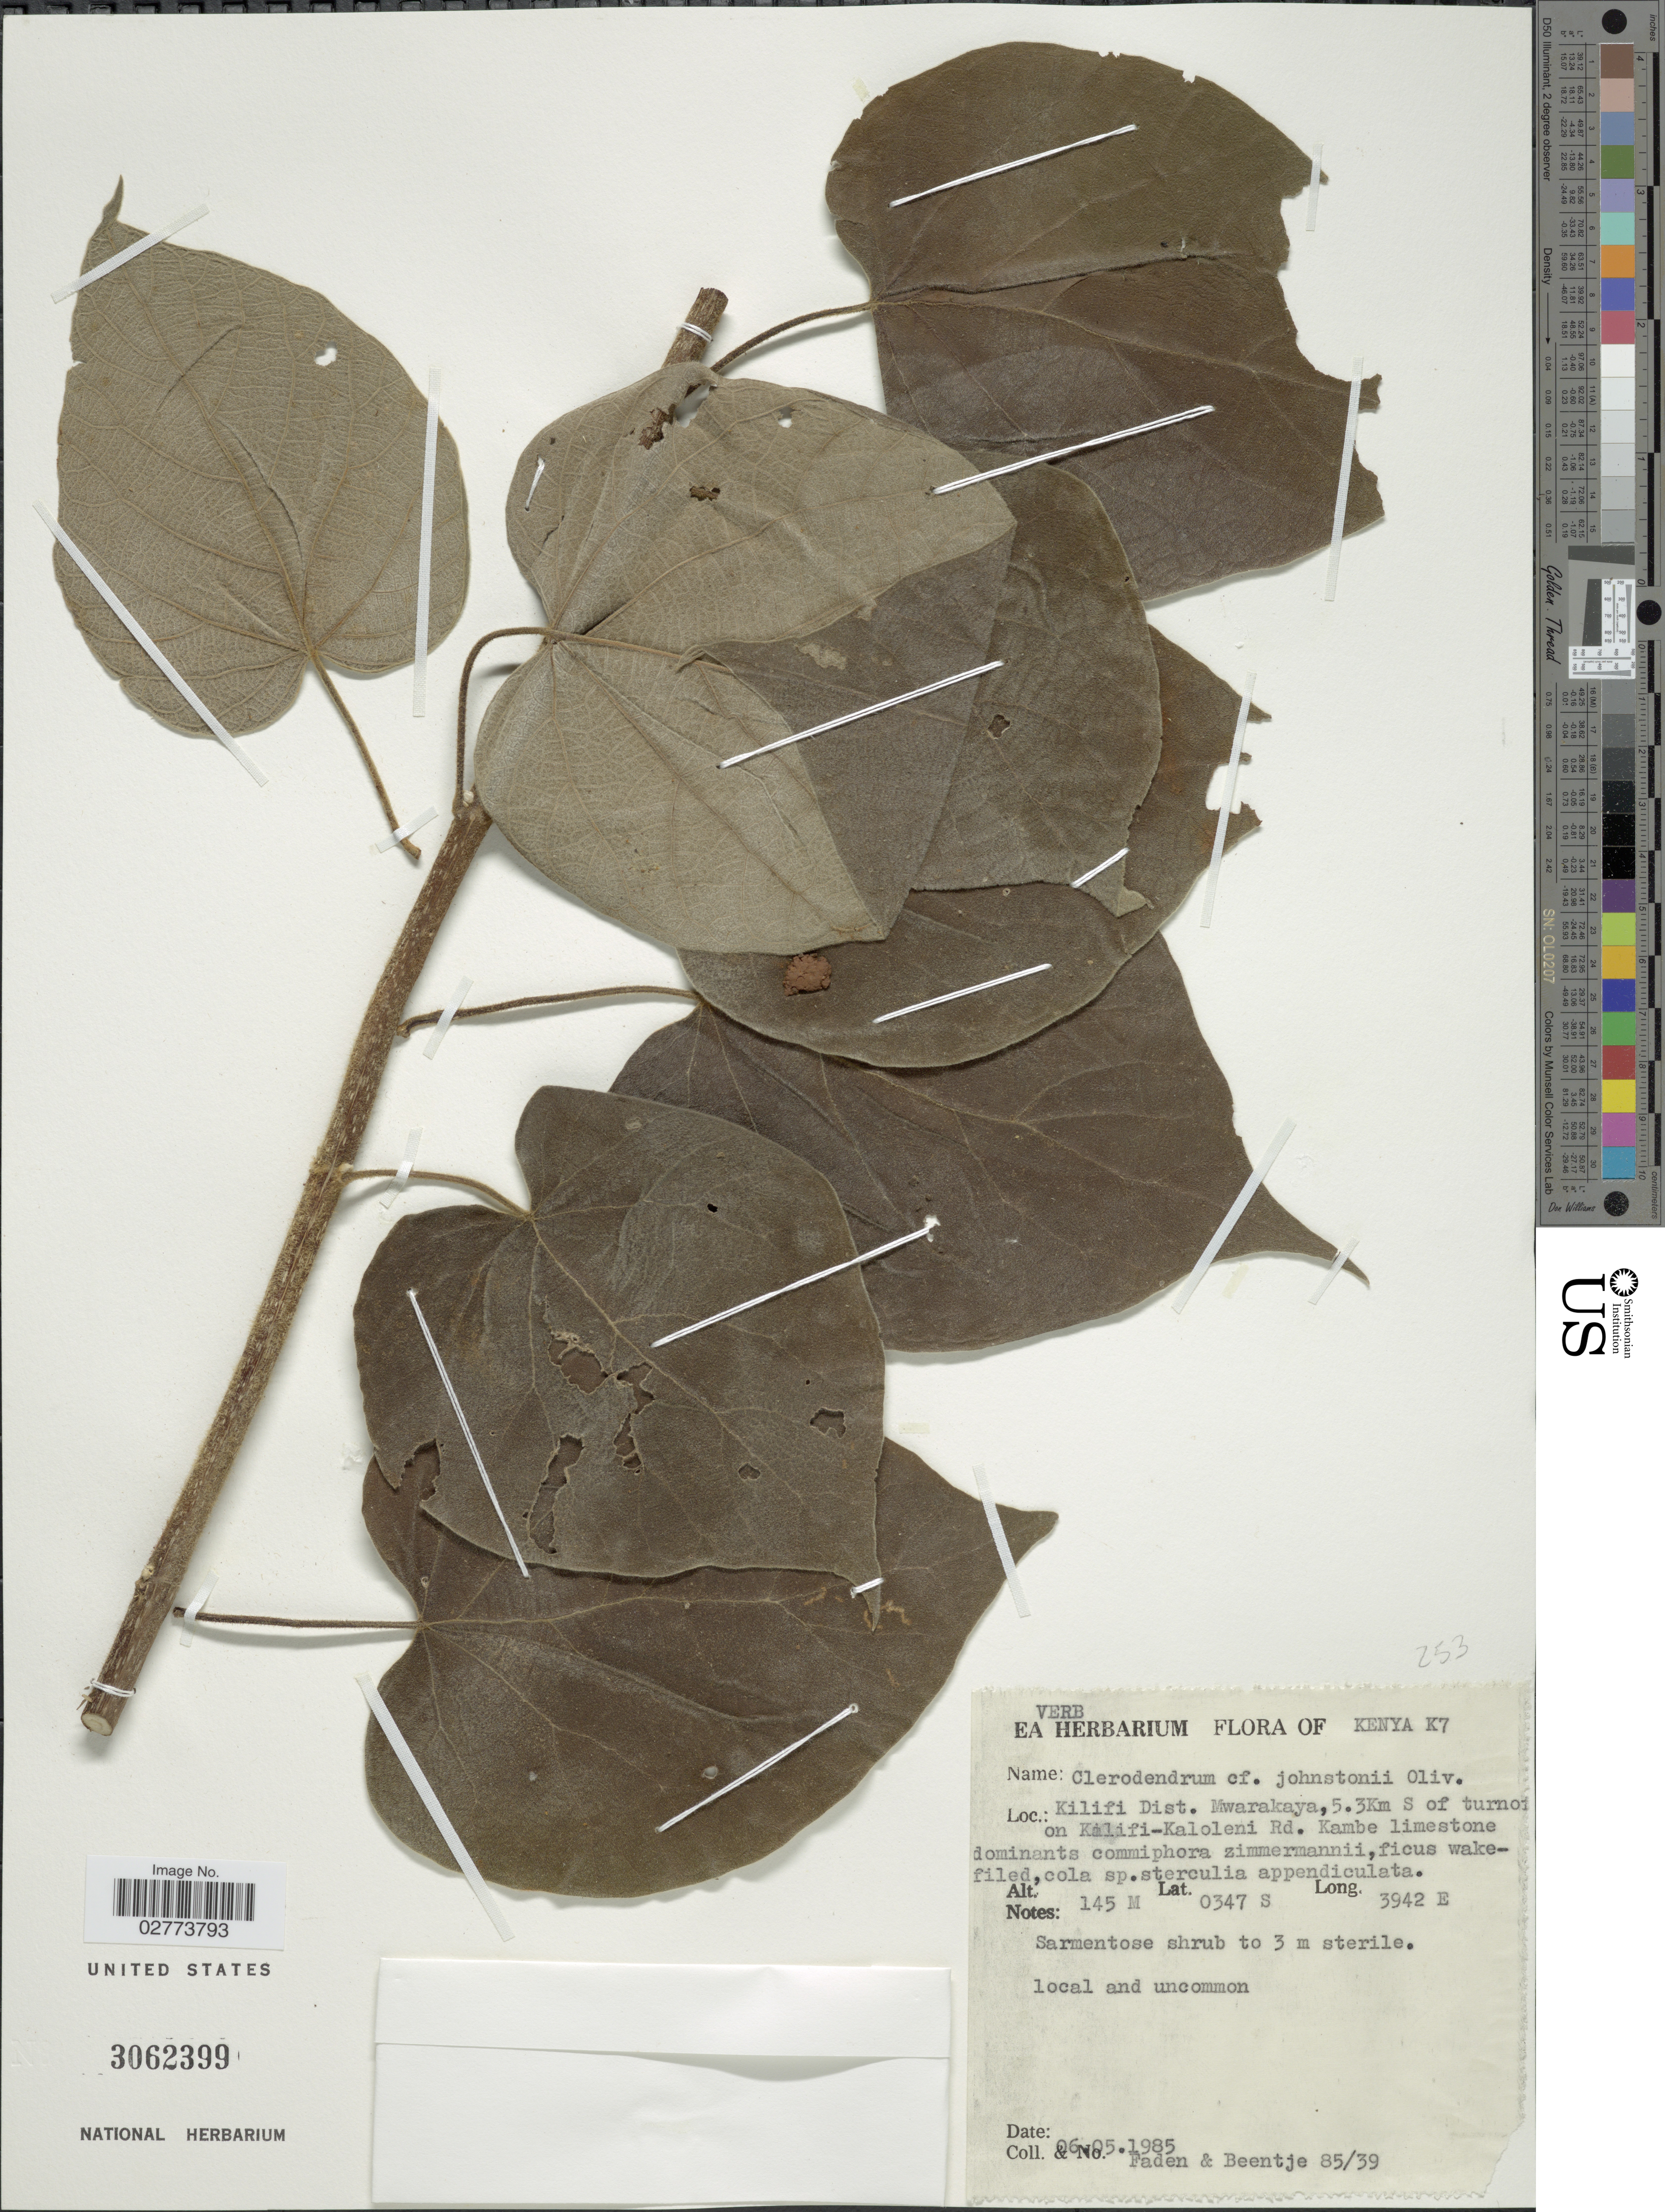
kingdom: Plantae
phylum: Tracheophyta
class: Magnoliopsida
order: Lamiales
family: Lamiaceae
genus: Clerodendrum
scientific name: Clerodendrum johnstonii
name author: Oliv.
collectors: -- Faden & -- Beentje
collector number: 85/39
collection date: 1985-05-06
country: Kenya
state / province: Kilifi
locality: K7, Mwarakaya, 5.3 km S of turno [illegible text] on Kilifi-Kaloleni Rd.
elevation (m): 145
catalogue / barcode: US 3062399